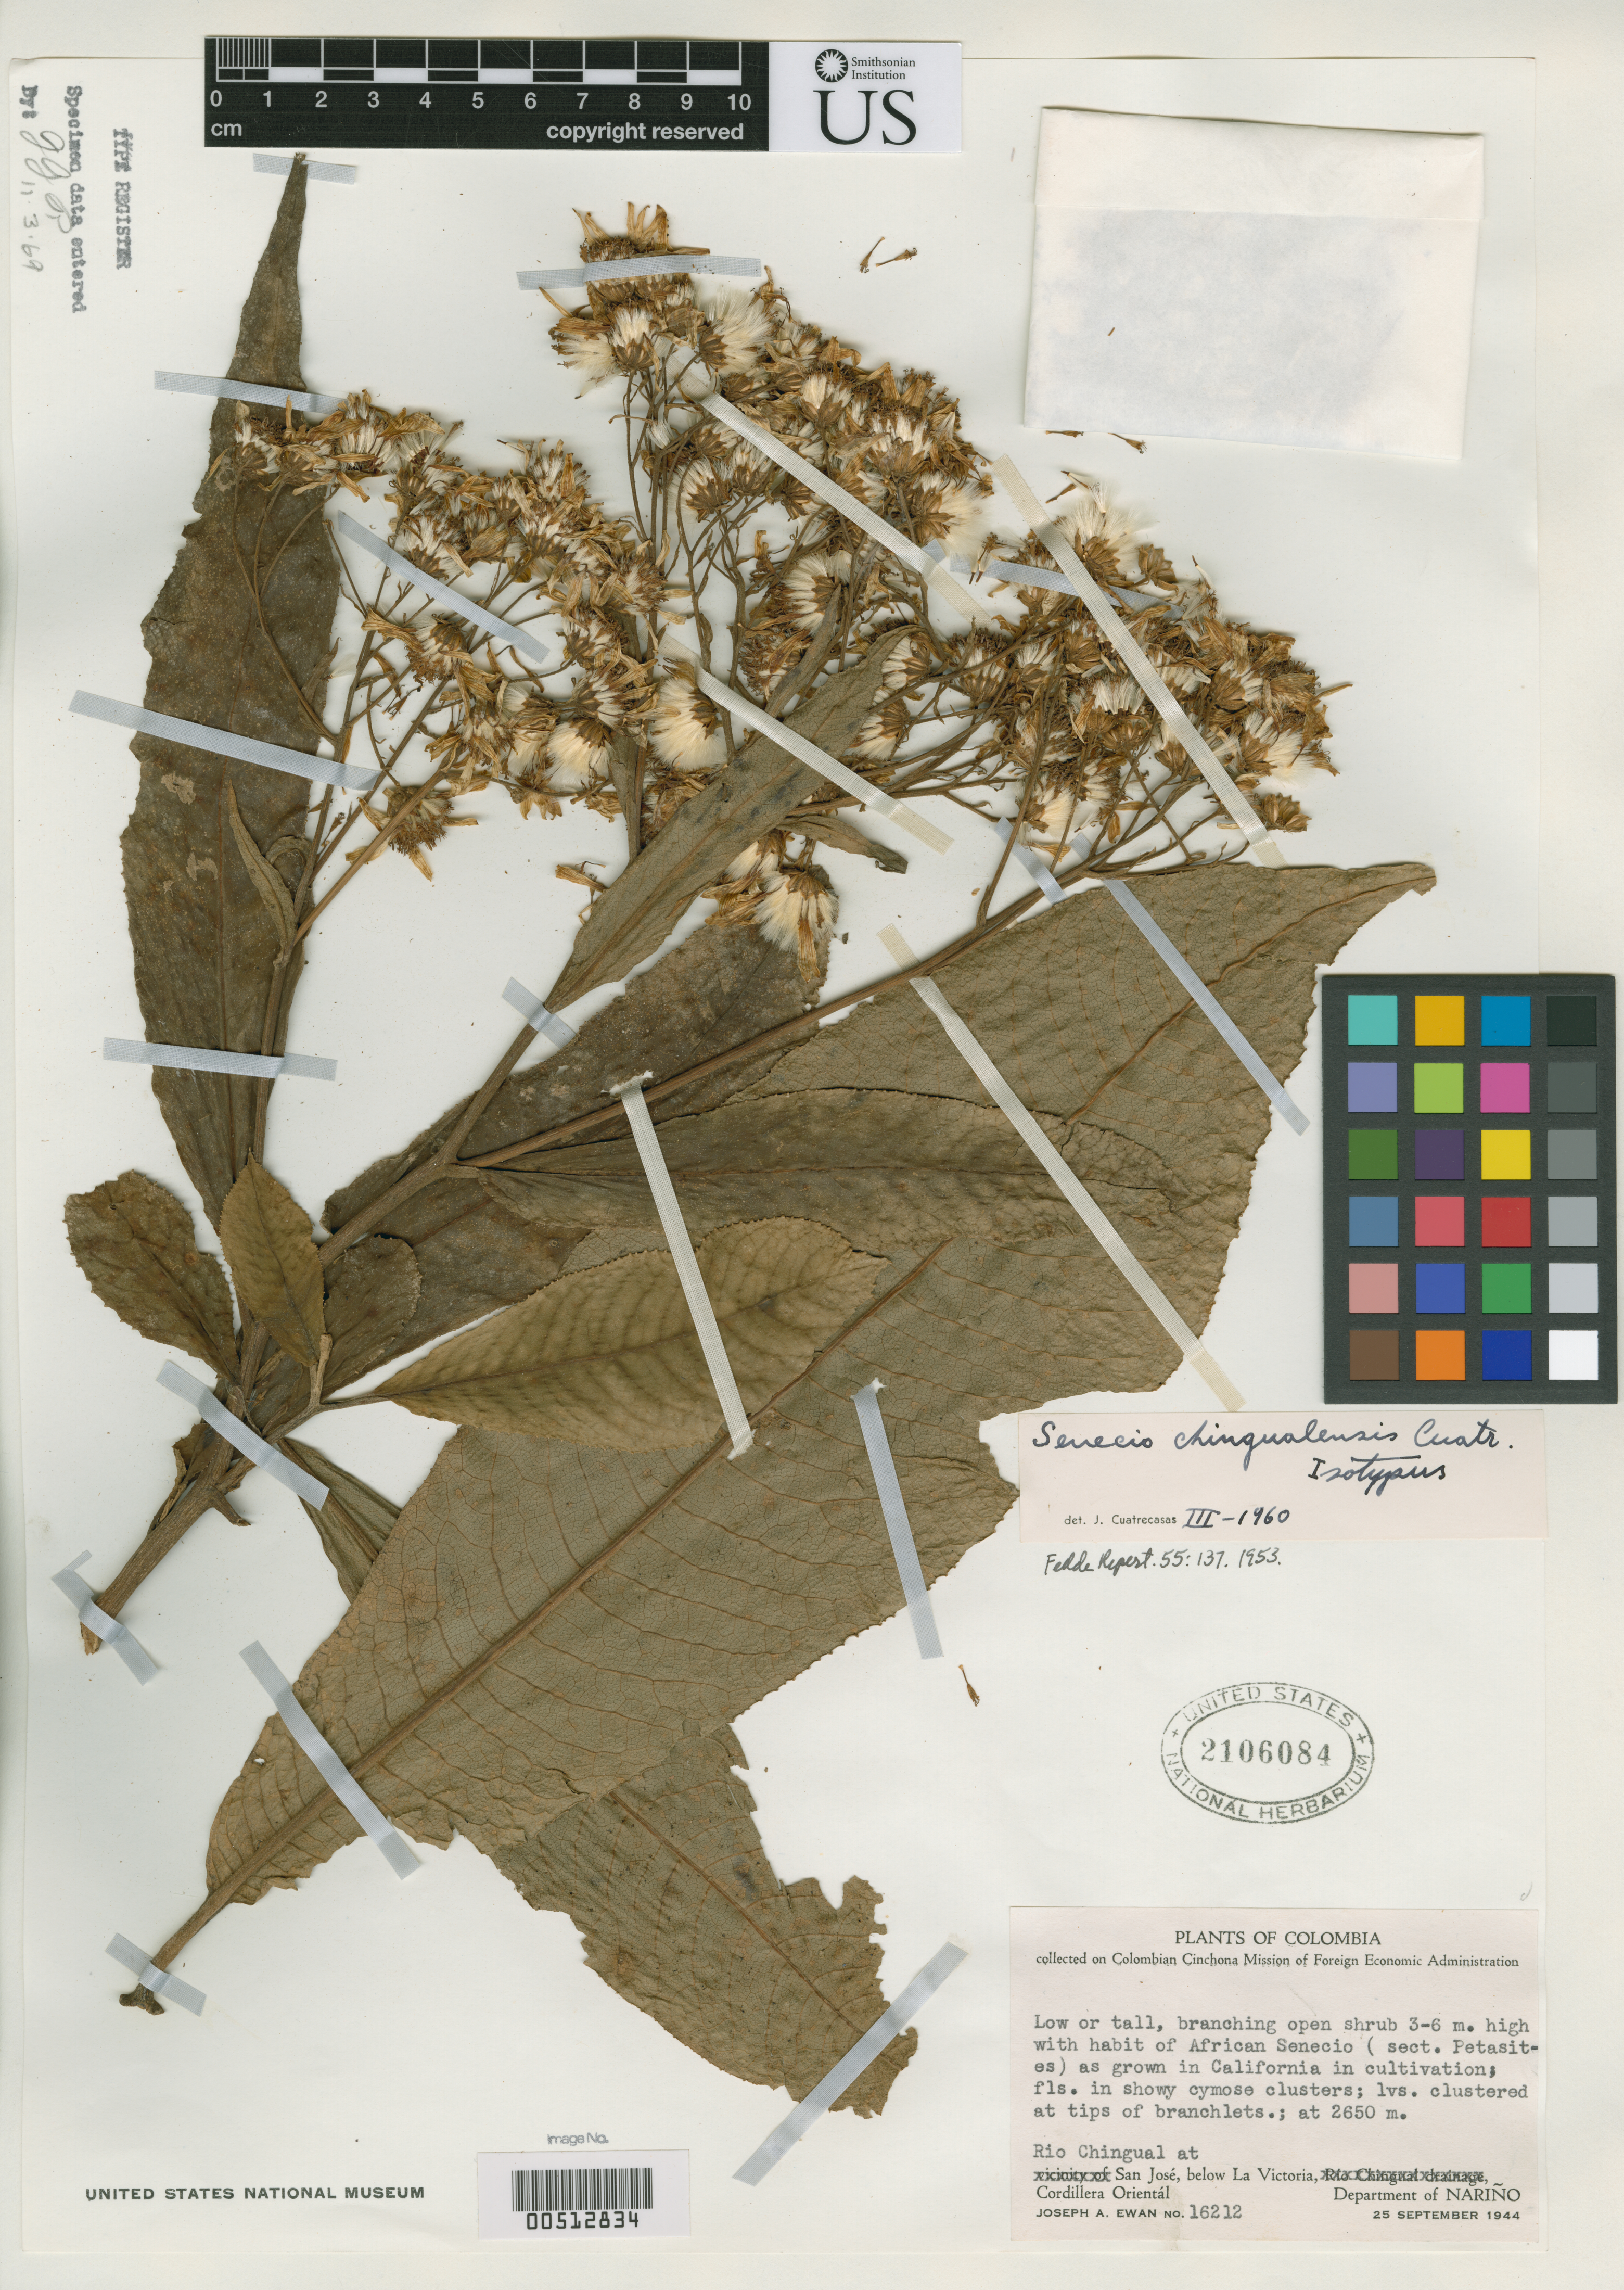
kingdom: Plantae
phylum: Tracheophyta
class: Magnoliopsida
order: Asterales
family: Asteraceae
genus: Senecio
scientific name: Senecio chingualensis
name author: Cuatrec.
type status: Isotype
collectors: J. A. Ewan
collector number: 16212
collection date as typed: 25 Sep 1944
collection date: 1944-09-25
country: Colombia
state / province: Nariño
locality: Rio Chingual at San Jose, below La Victoria, Cordillera Oriental.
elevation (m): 2650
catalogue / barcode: US 2106084